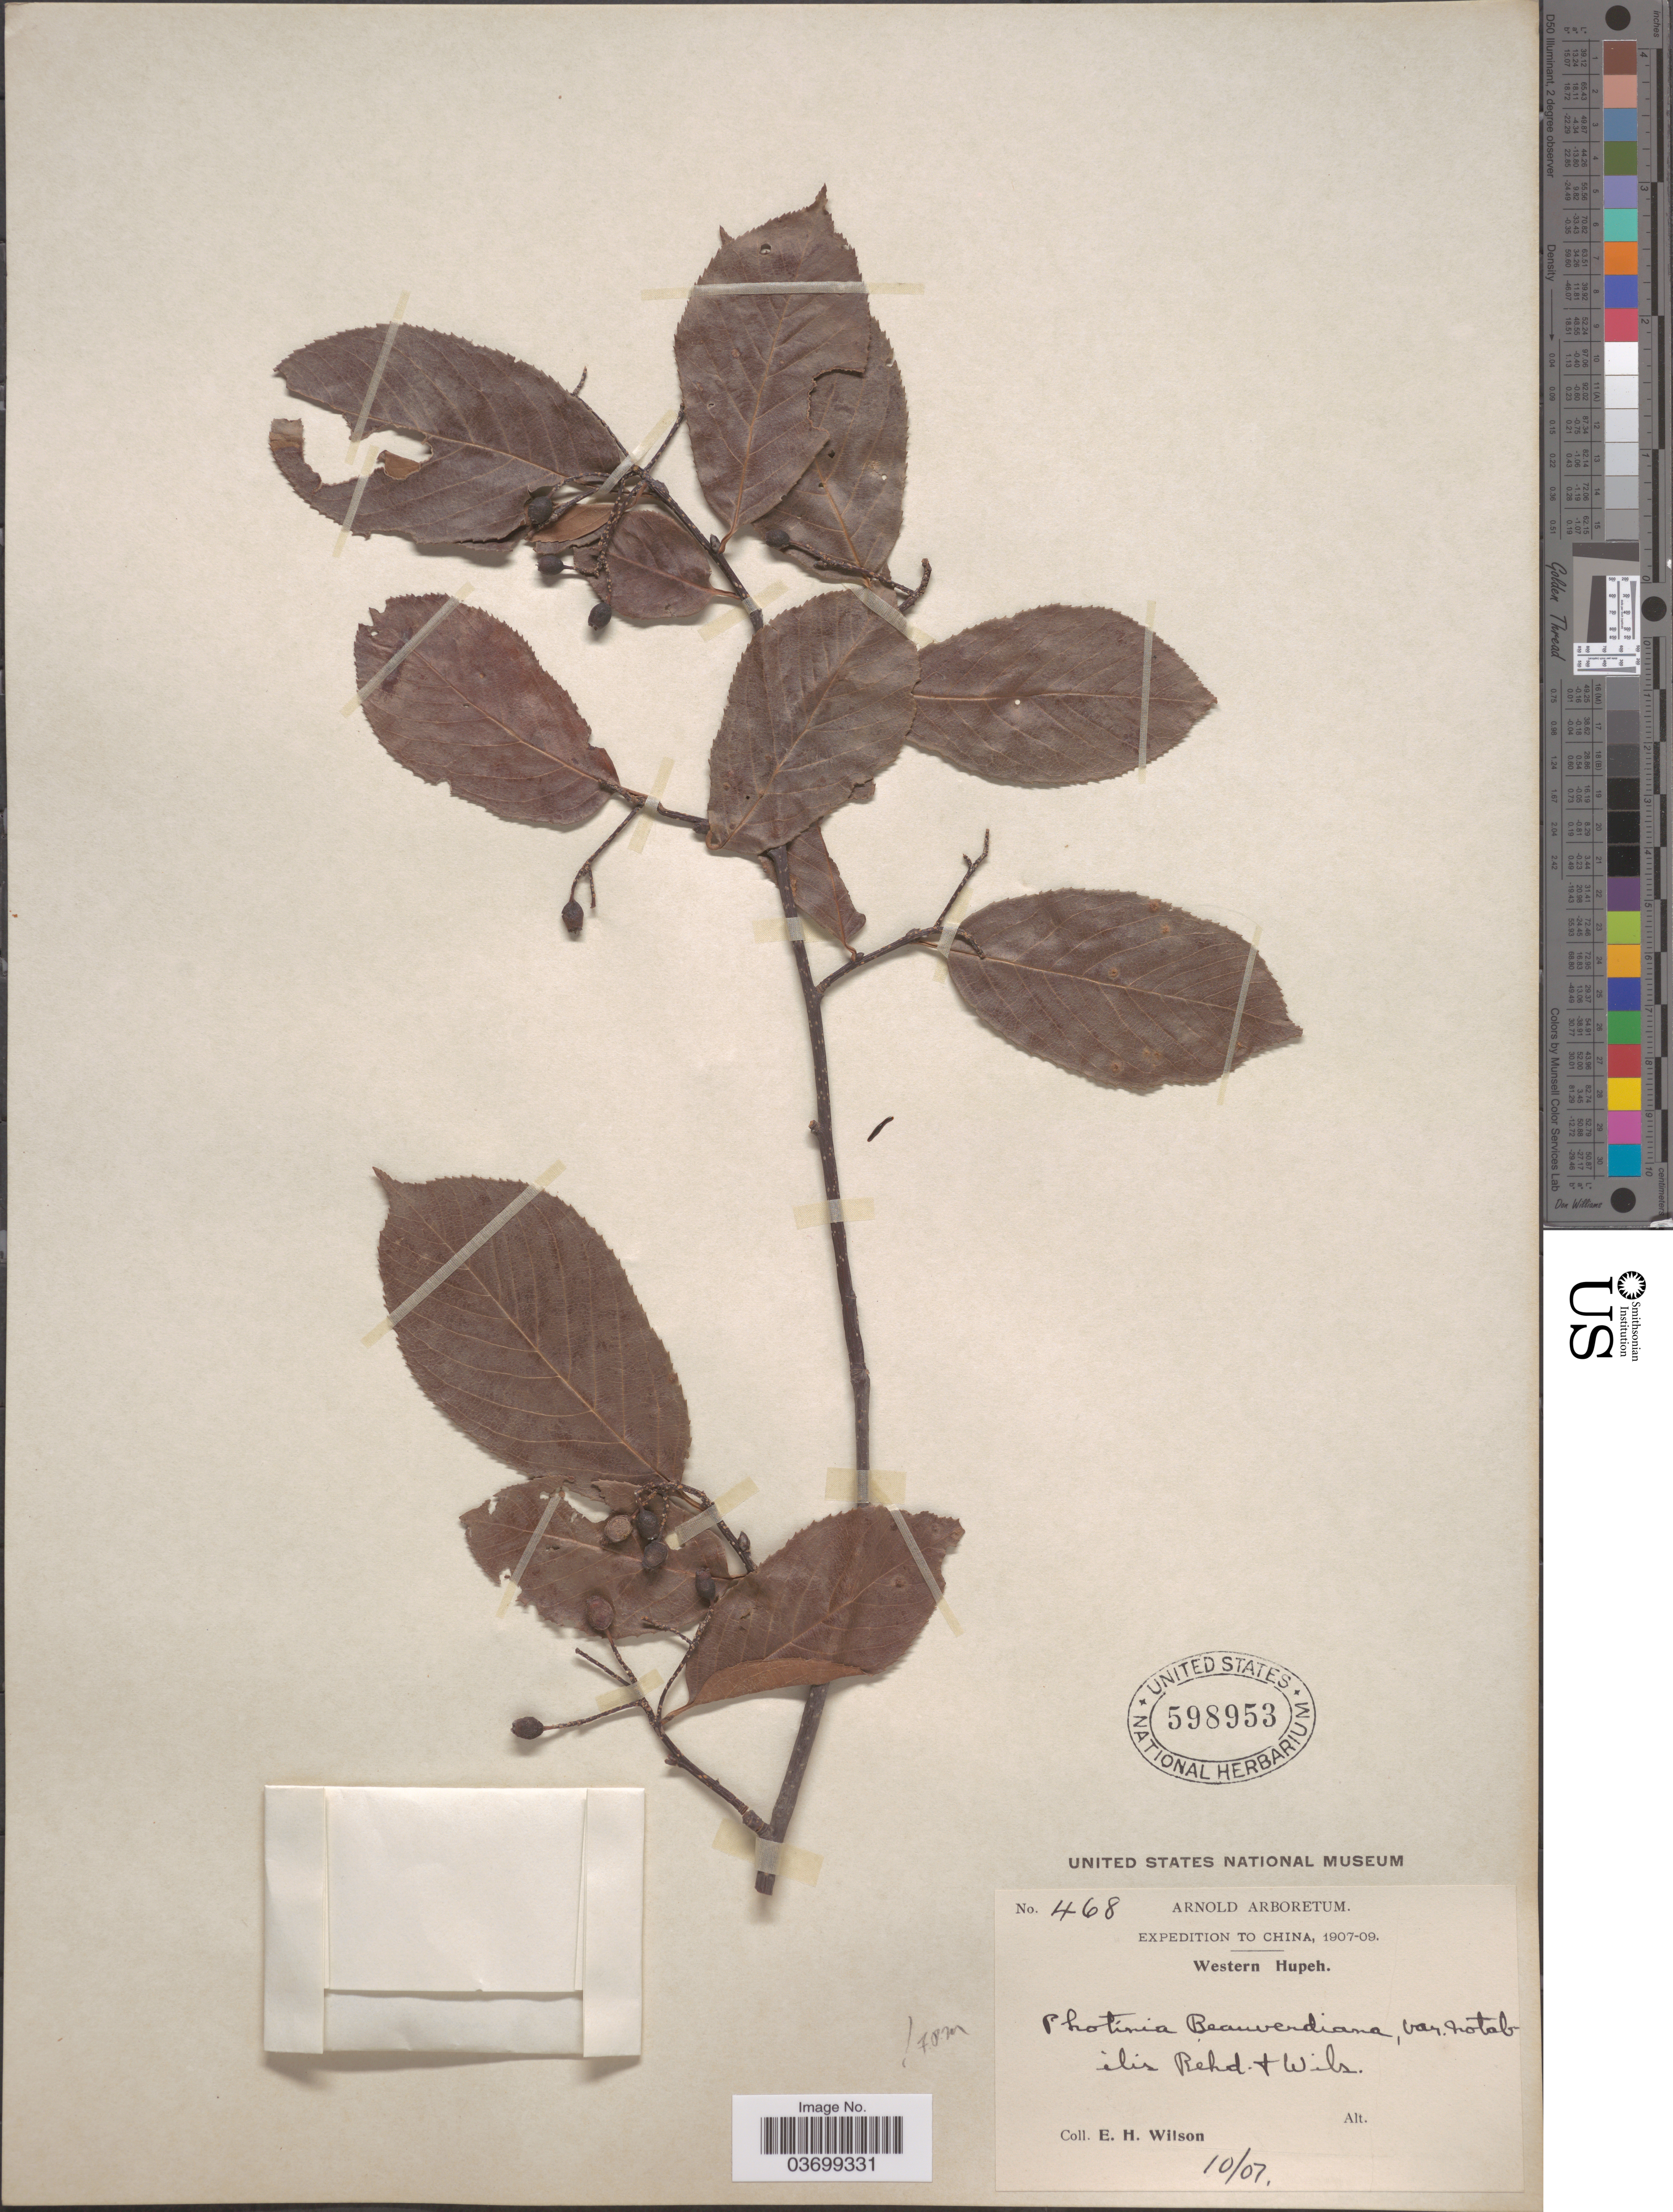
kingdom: Plantae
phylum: Tracheophyta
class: Magnoliopsida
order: Rosales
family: Rosaceae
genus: Photinia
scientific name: Photinia beauverdiana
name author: C.K. Schneid.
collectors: E. Wilson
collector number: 468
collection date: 1907-10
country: China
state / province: Hubei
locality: Western Hupeh.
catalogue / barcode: US 598953